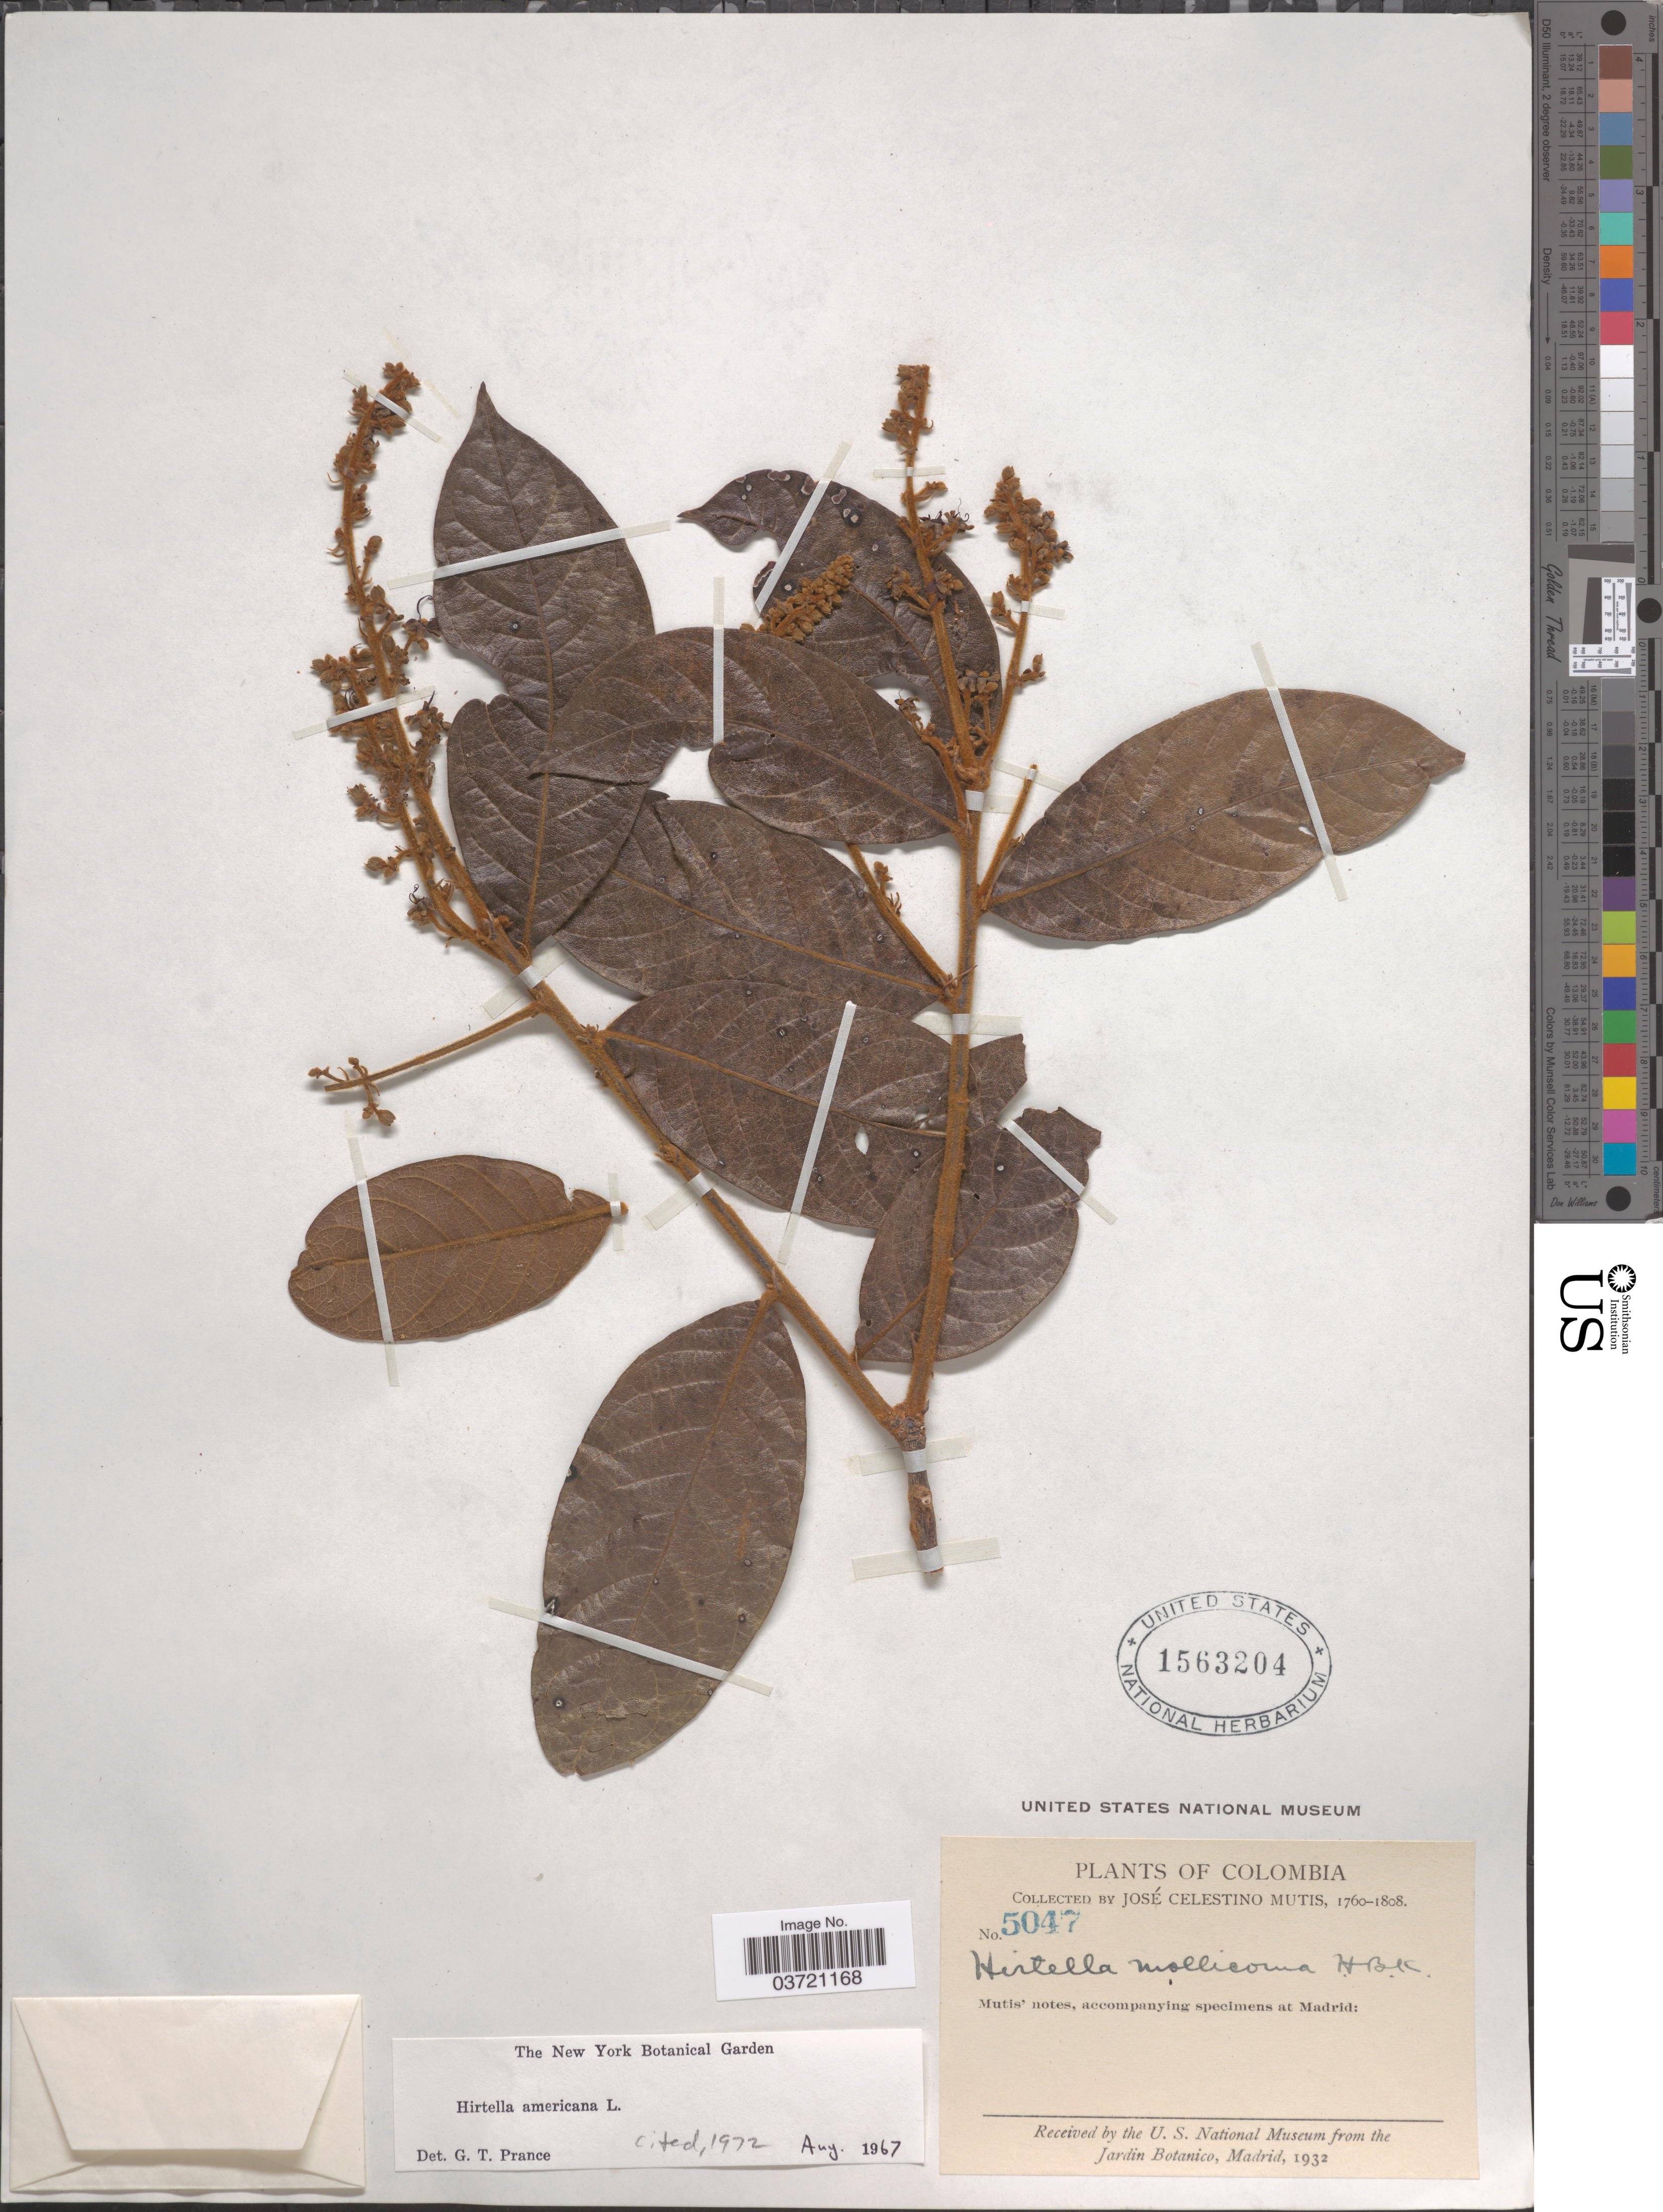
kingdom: Plantae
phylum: Tracheophyta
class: Magnoliopsida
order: Malpighiales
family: Chrysobalanaceae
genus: Hirtella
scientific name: Hirtella americana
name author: L.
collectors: J. C. B. Mutis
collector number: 5047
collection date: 1760/1808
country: Colombia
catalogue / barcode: US 1563204